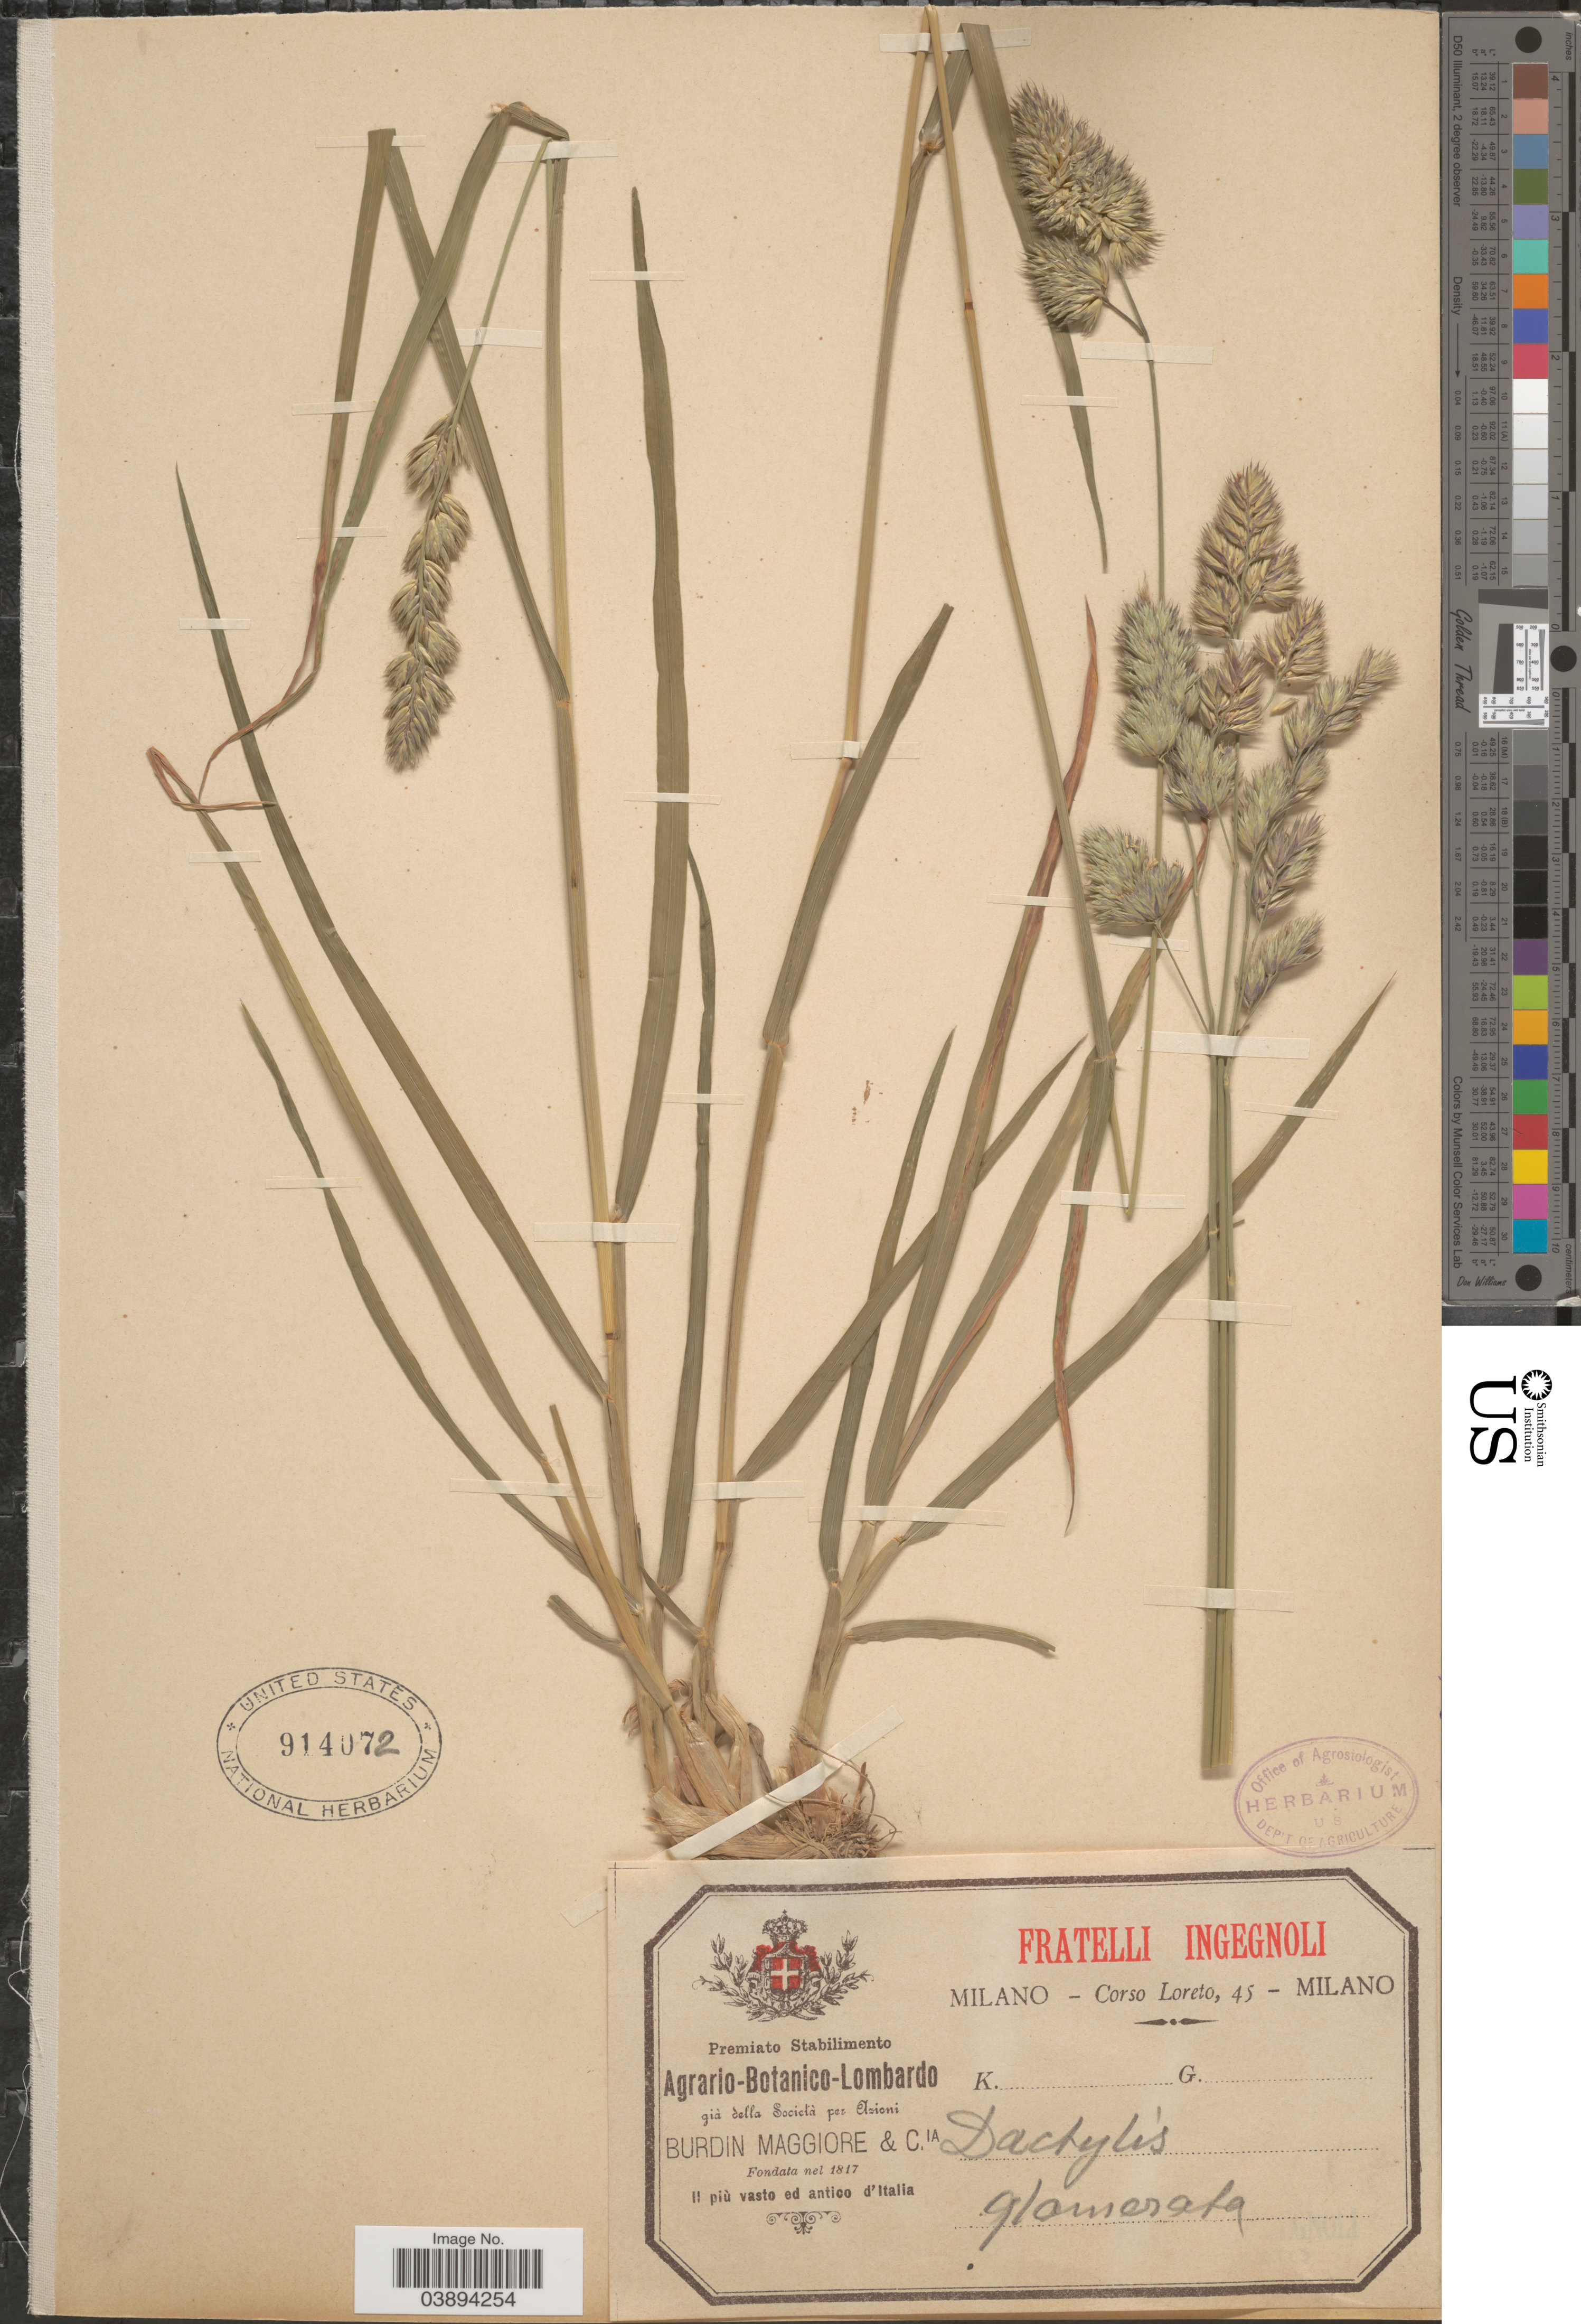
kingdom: Plantae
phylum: Tracheophyta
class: Liliopsida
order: Poales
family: Poaceae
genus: Dactylis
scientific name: Dactylis glomerata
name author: L.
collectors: Loreto, C.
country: Italy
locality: Milano. [unsure placement]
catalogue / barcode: US 914072